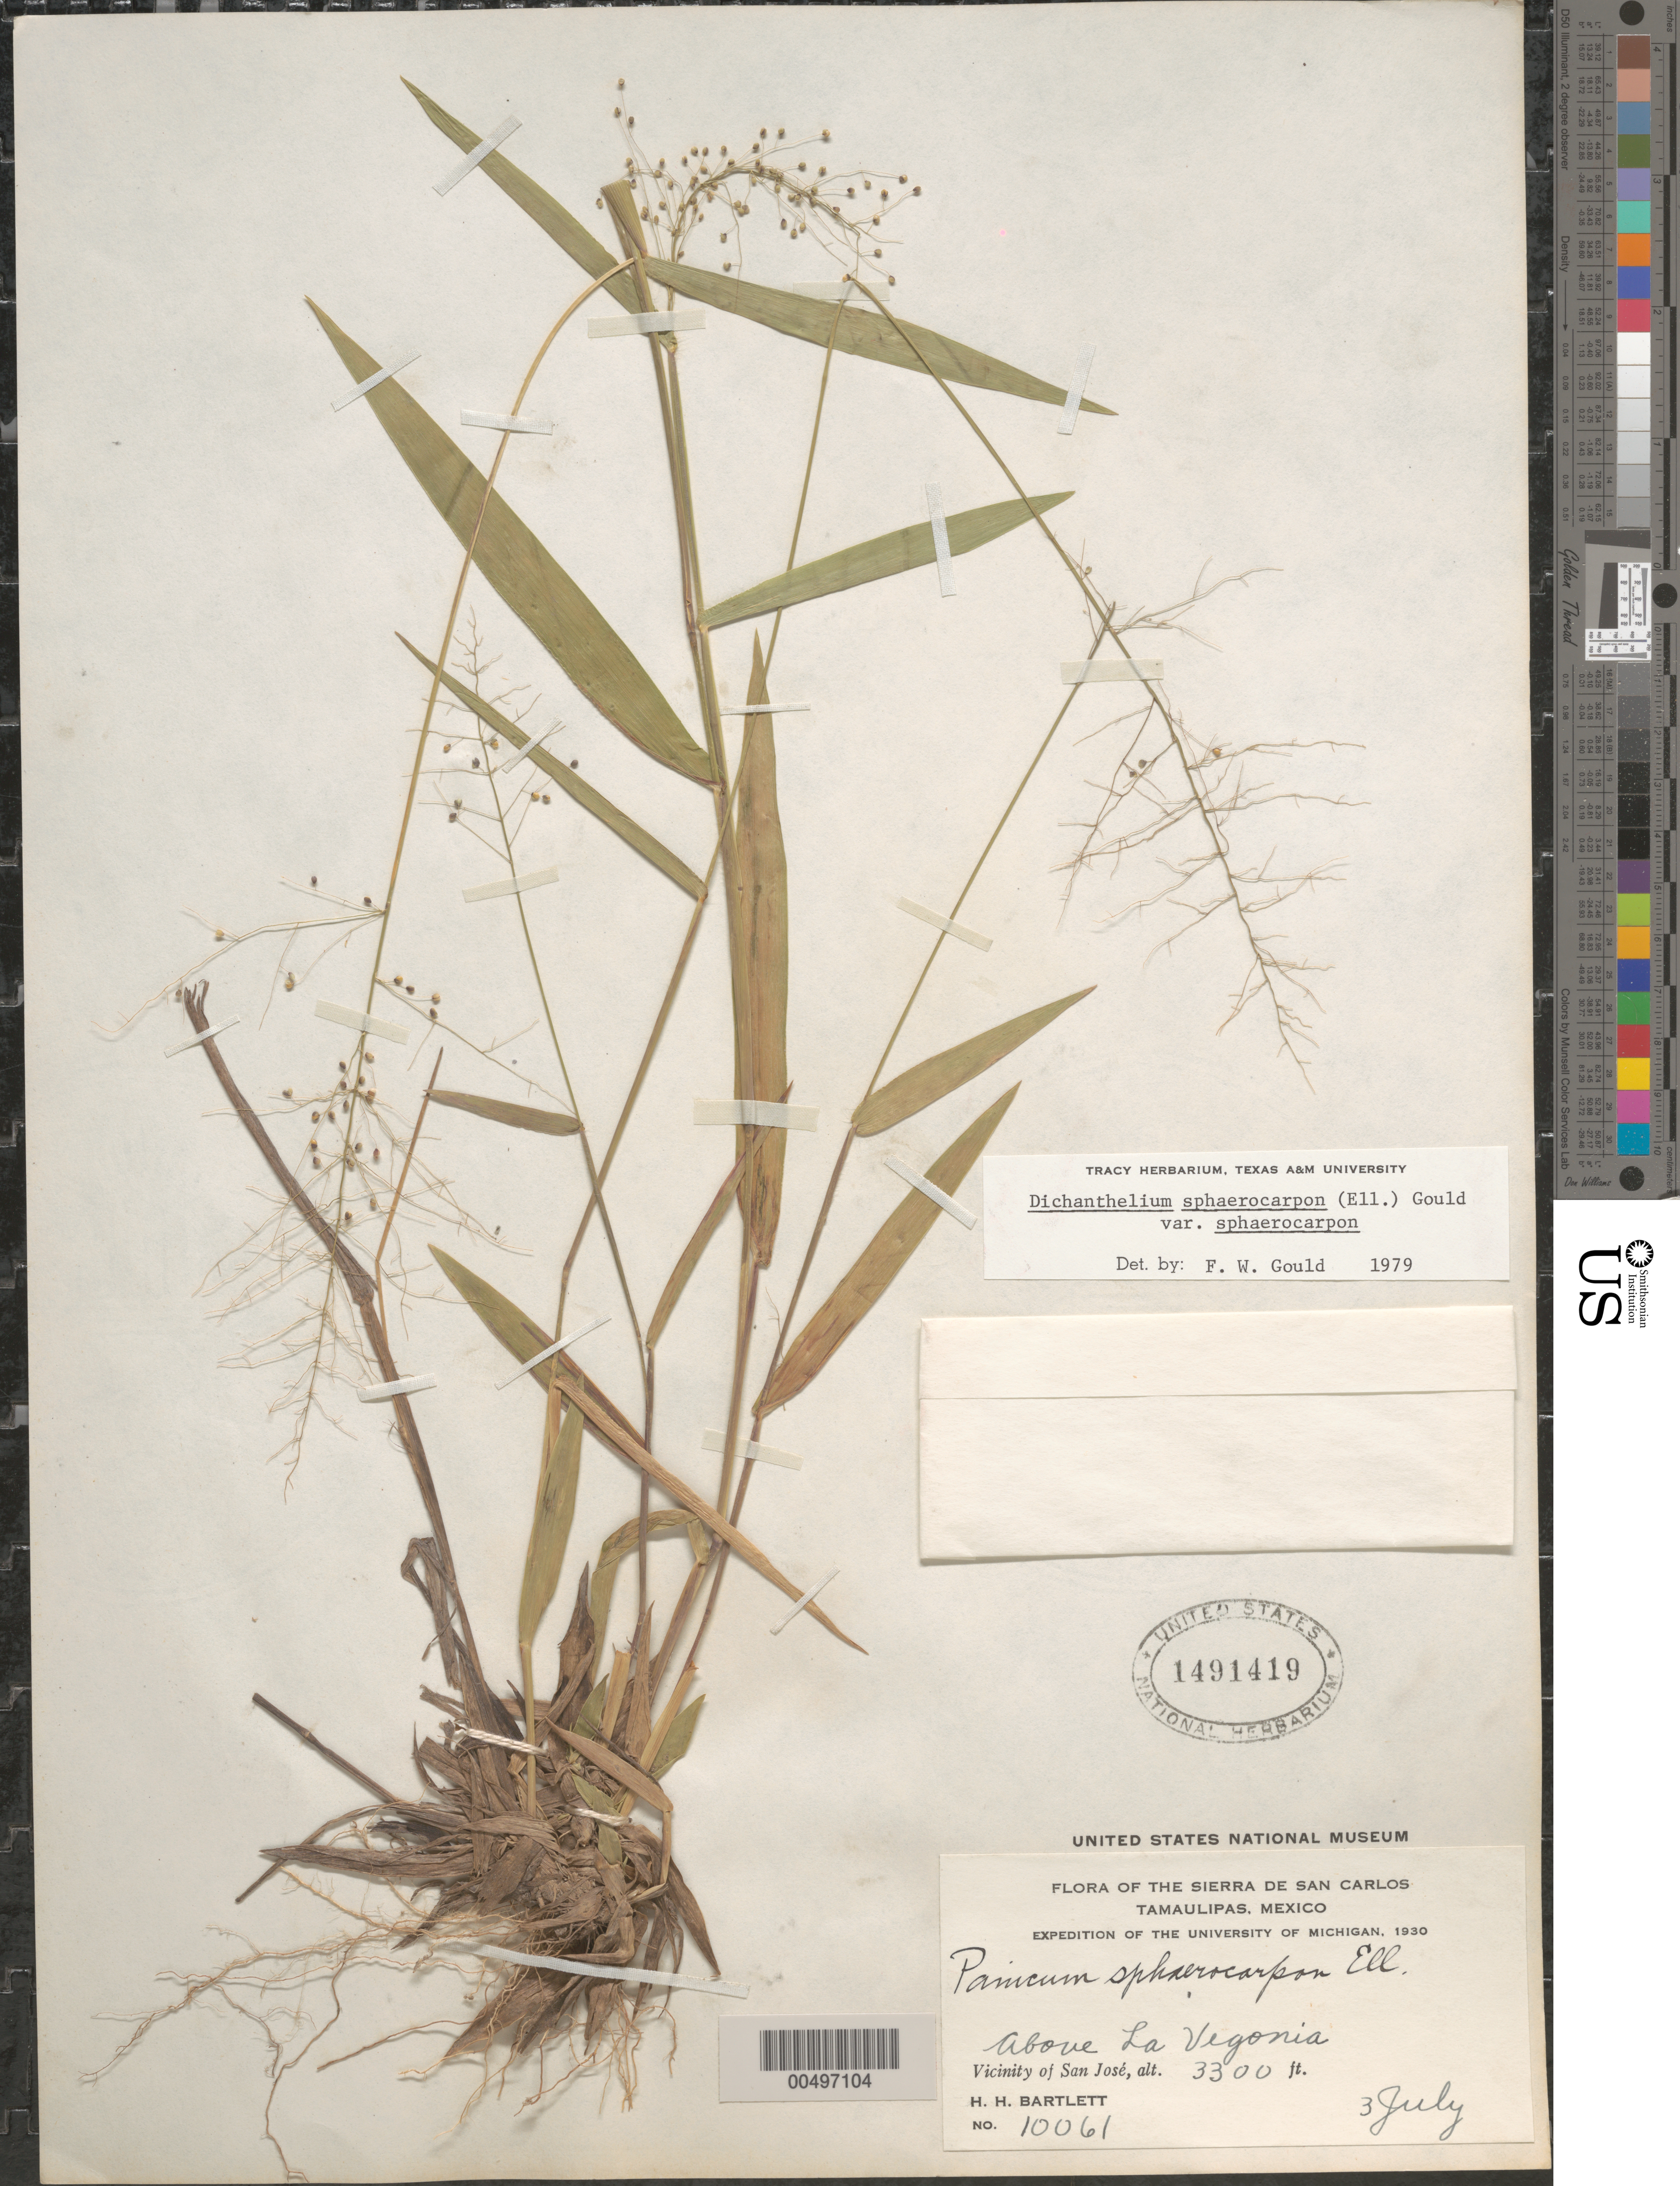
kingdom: Plantae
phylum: Tracheophyta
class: Liliopsida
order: Poales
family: Poaceae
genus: Dichanthelium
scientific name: Dichanthelium sphaerocarpon var. sphaerocarpon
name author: (Elliott) Gould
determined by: Gould, F. W.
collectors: H. H. Bartlett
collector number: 10061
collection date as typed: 3 Jul 1930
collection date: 1930-07-03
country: Mexico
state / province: Tamaulipas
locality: Sierra de San Carlos, above La Vegonia, vicinity of San José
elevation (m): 1006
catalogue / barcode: US 1491419